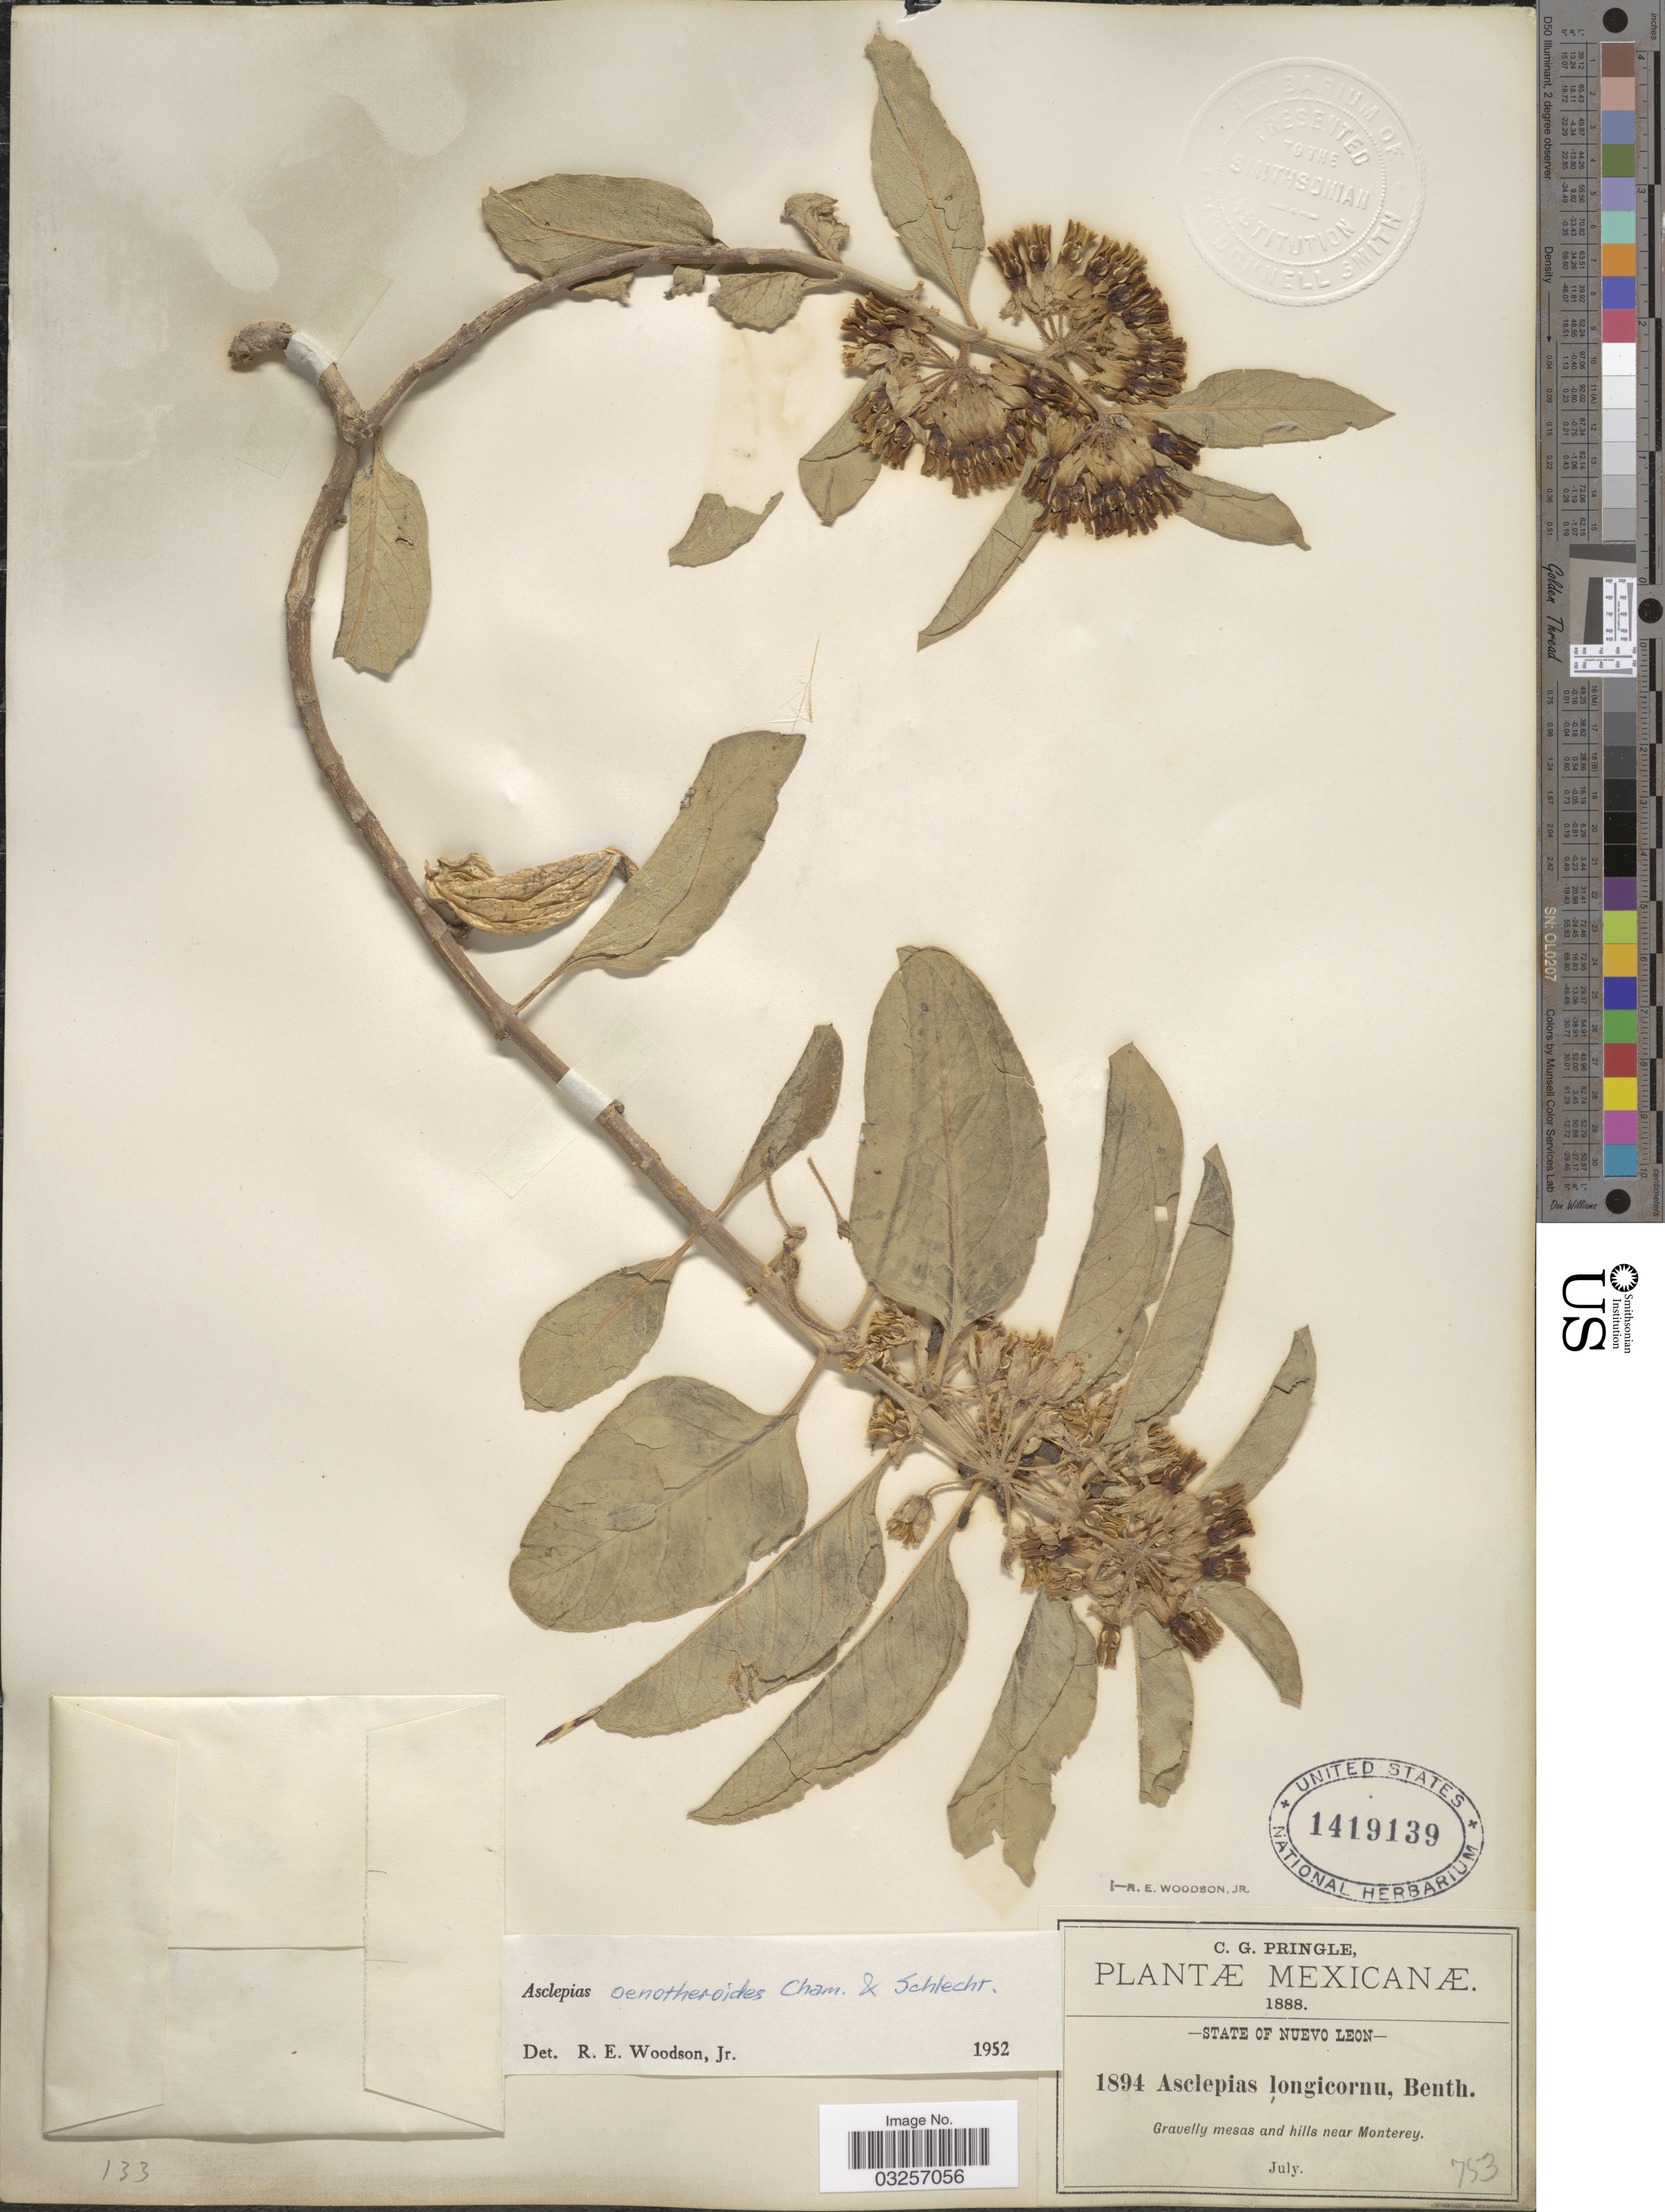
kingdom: Plantae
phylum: Tracheophyta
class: Magnoliopsida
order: Gentianales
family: Apocynaceae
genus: Asclepias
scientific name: Asclepias oenotheroides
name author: Schltdl. & Cham.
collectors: C. G. Pringle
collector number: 1894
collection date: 1888-07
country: Mexico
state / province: Nuevo León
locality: Gravelly mesas and hills near Monterey.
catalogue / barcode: US 1419139